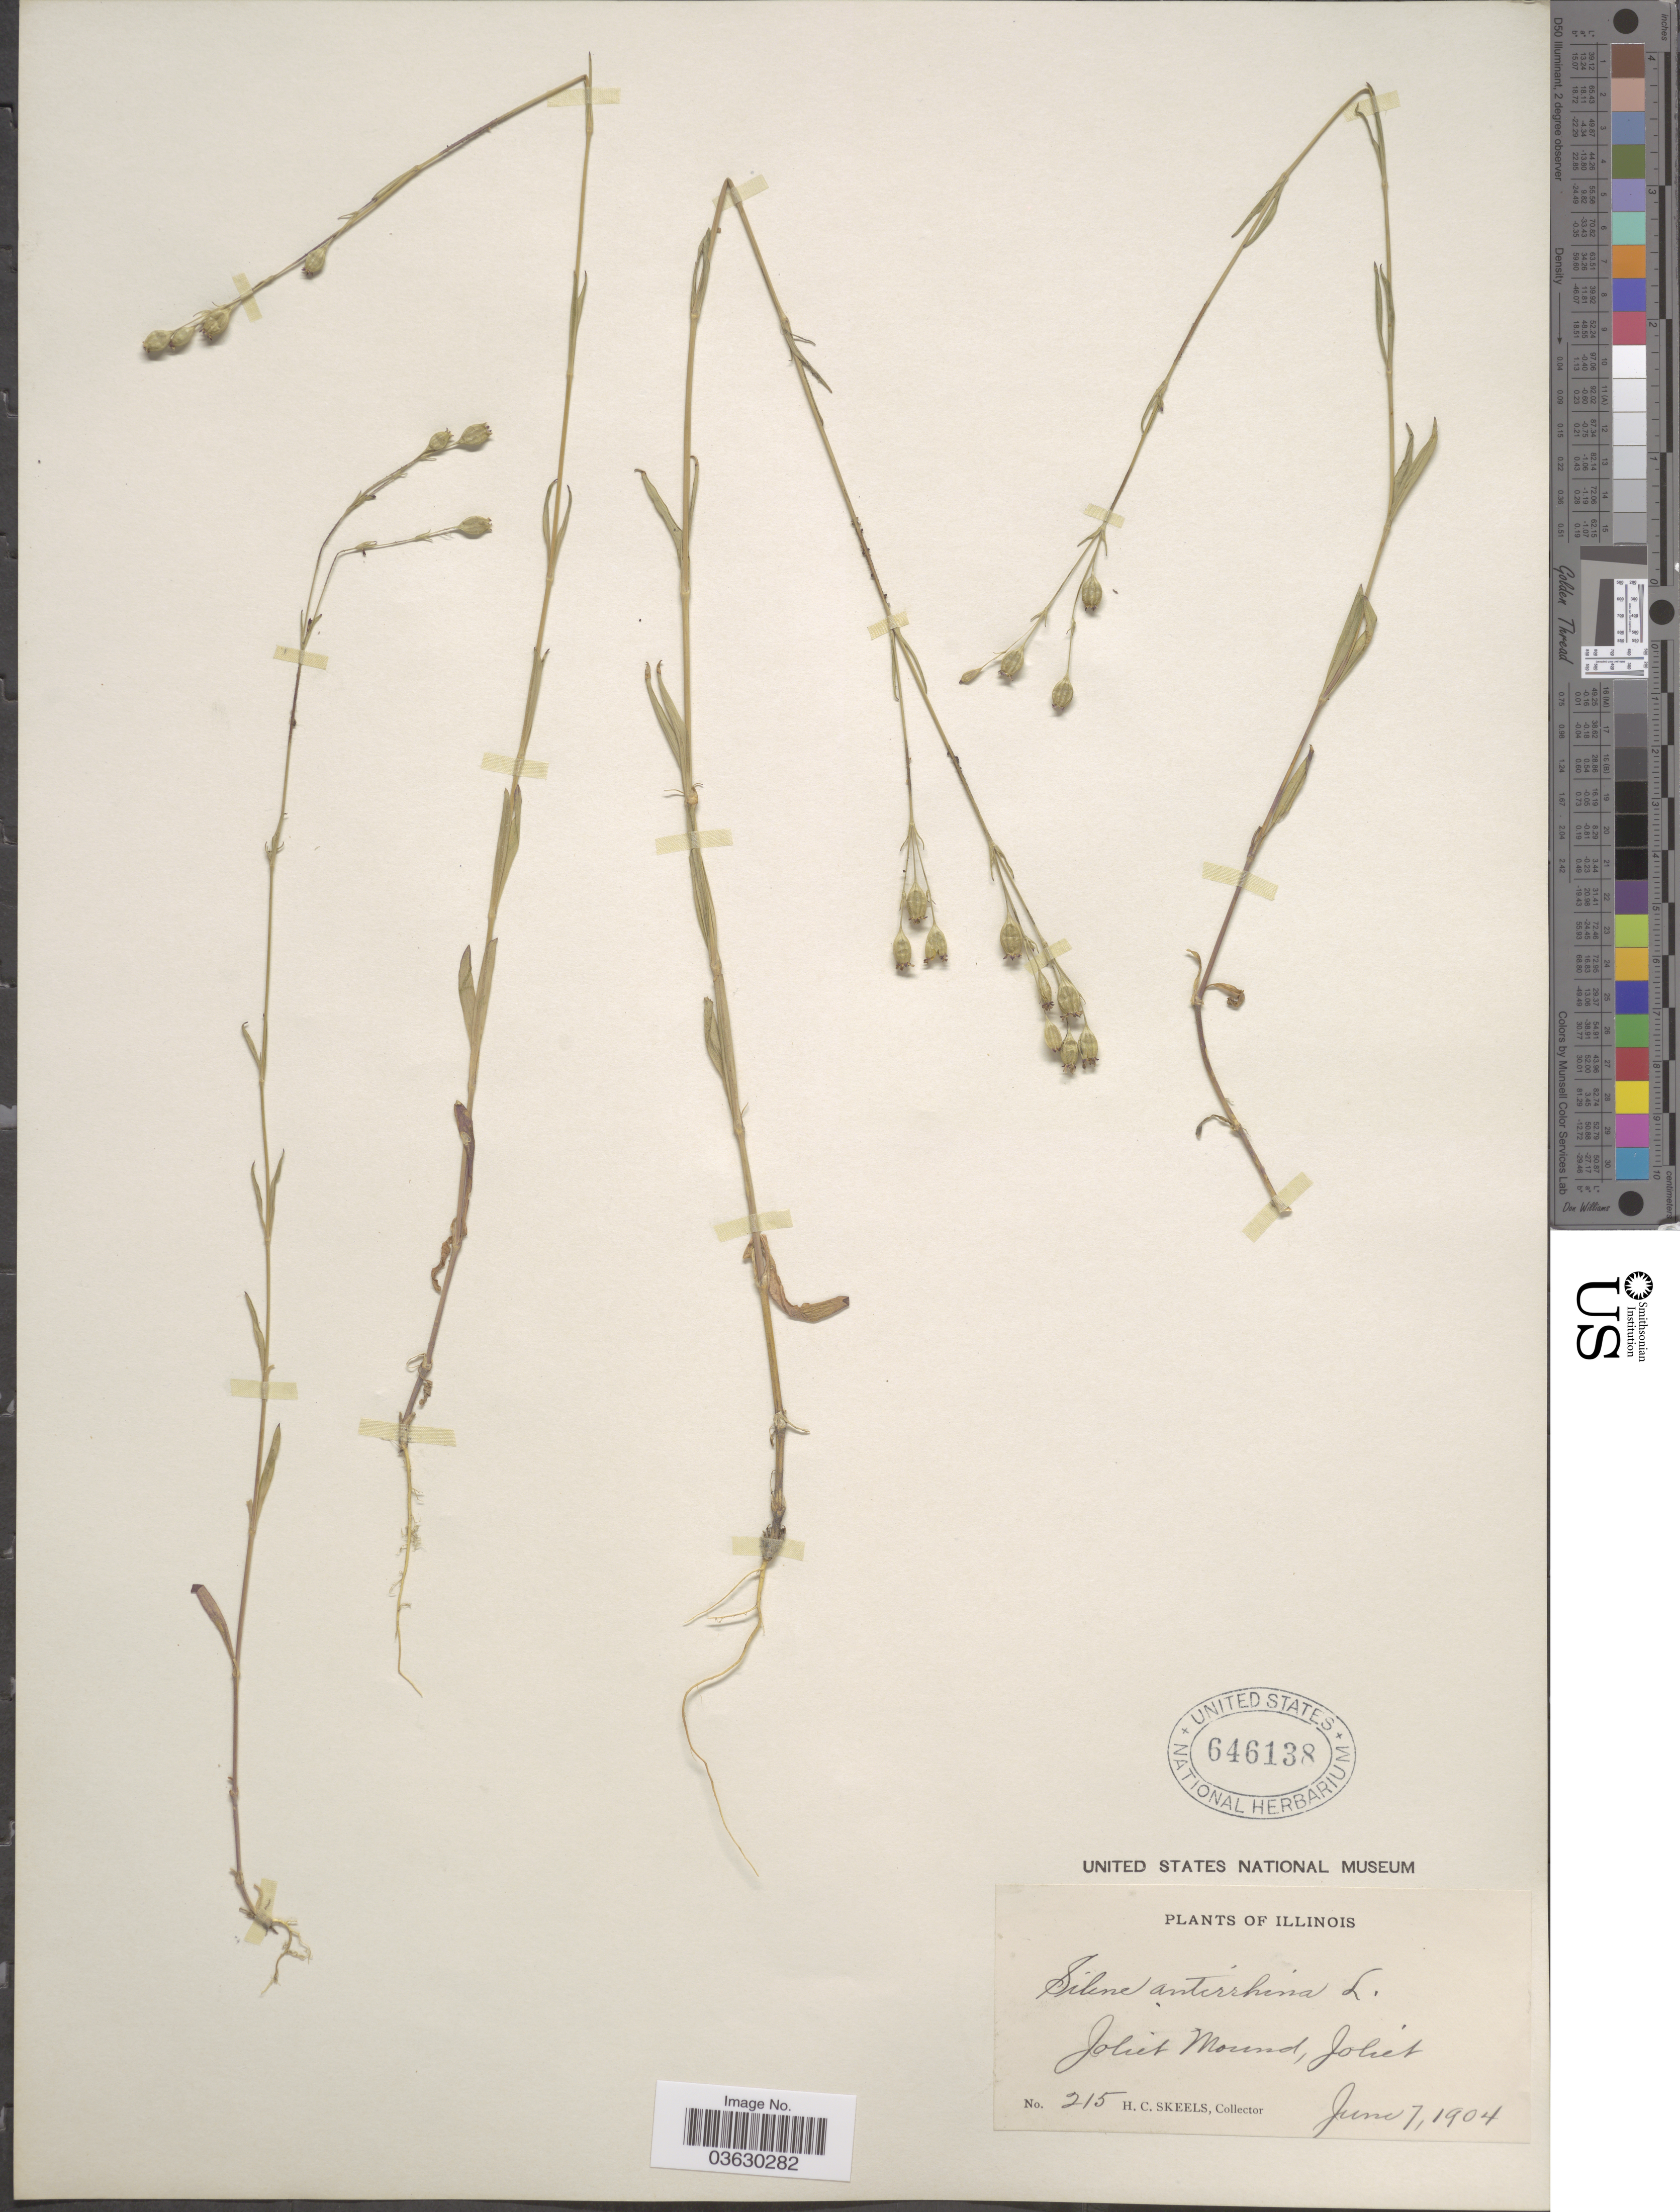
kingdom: Plantae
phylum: Tracheophyta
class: Magnoliopsida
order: Caryophyllales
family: Caryophyllaceae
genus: Silene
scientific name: Silene antirrhina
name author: L.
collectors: H. Skeels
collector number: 215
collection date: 1904-06-07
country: United States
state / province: Illinois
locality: Joliet Mound, Joliet.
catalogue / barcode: US 646138